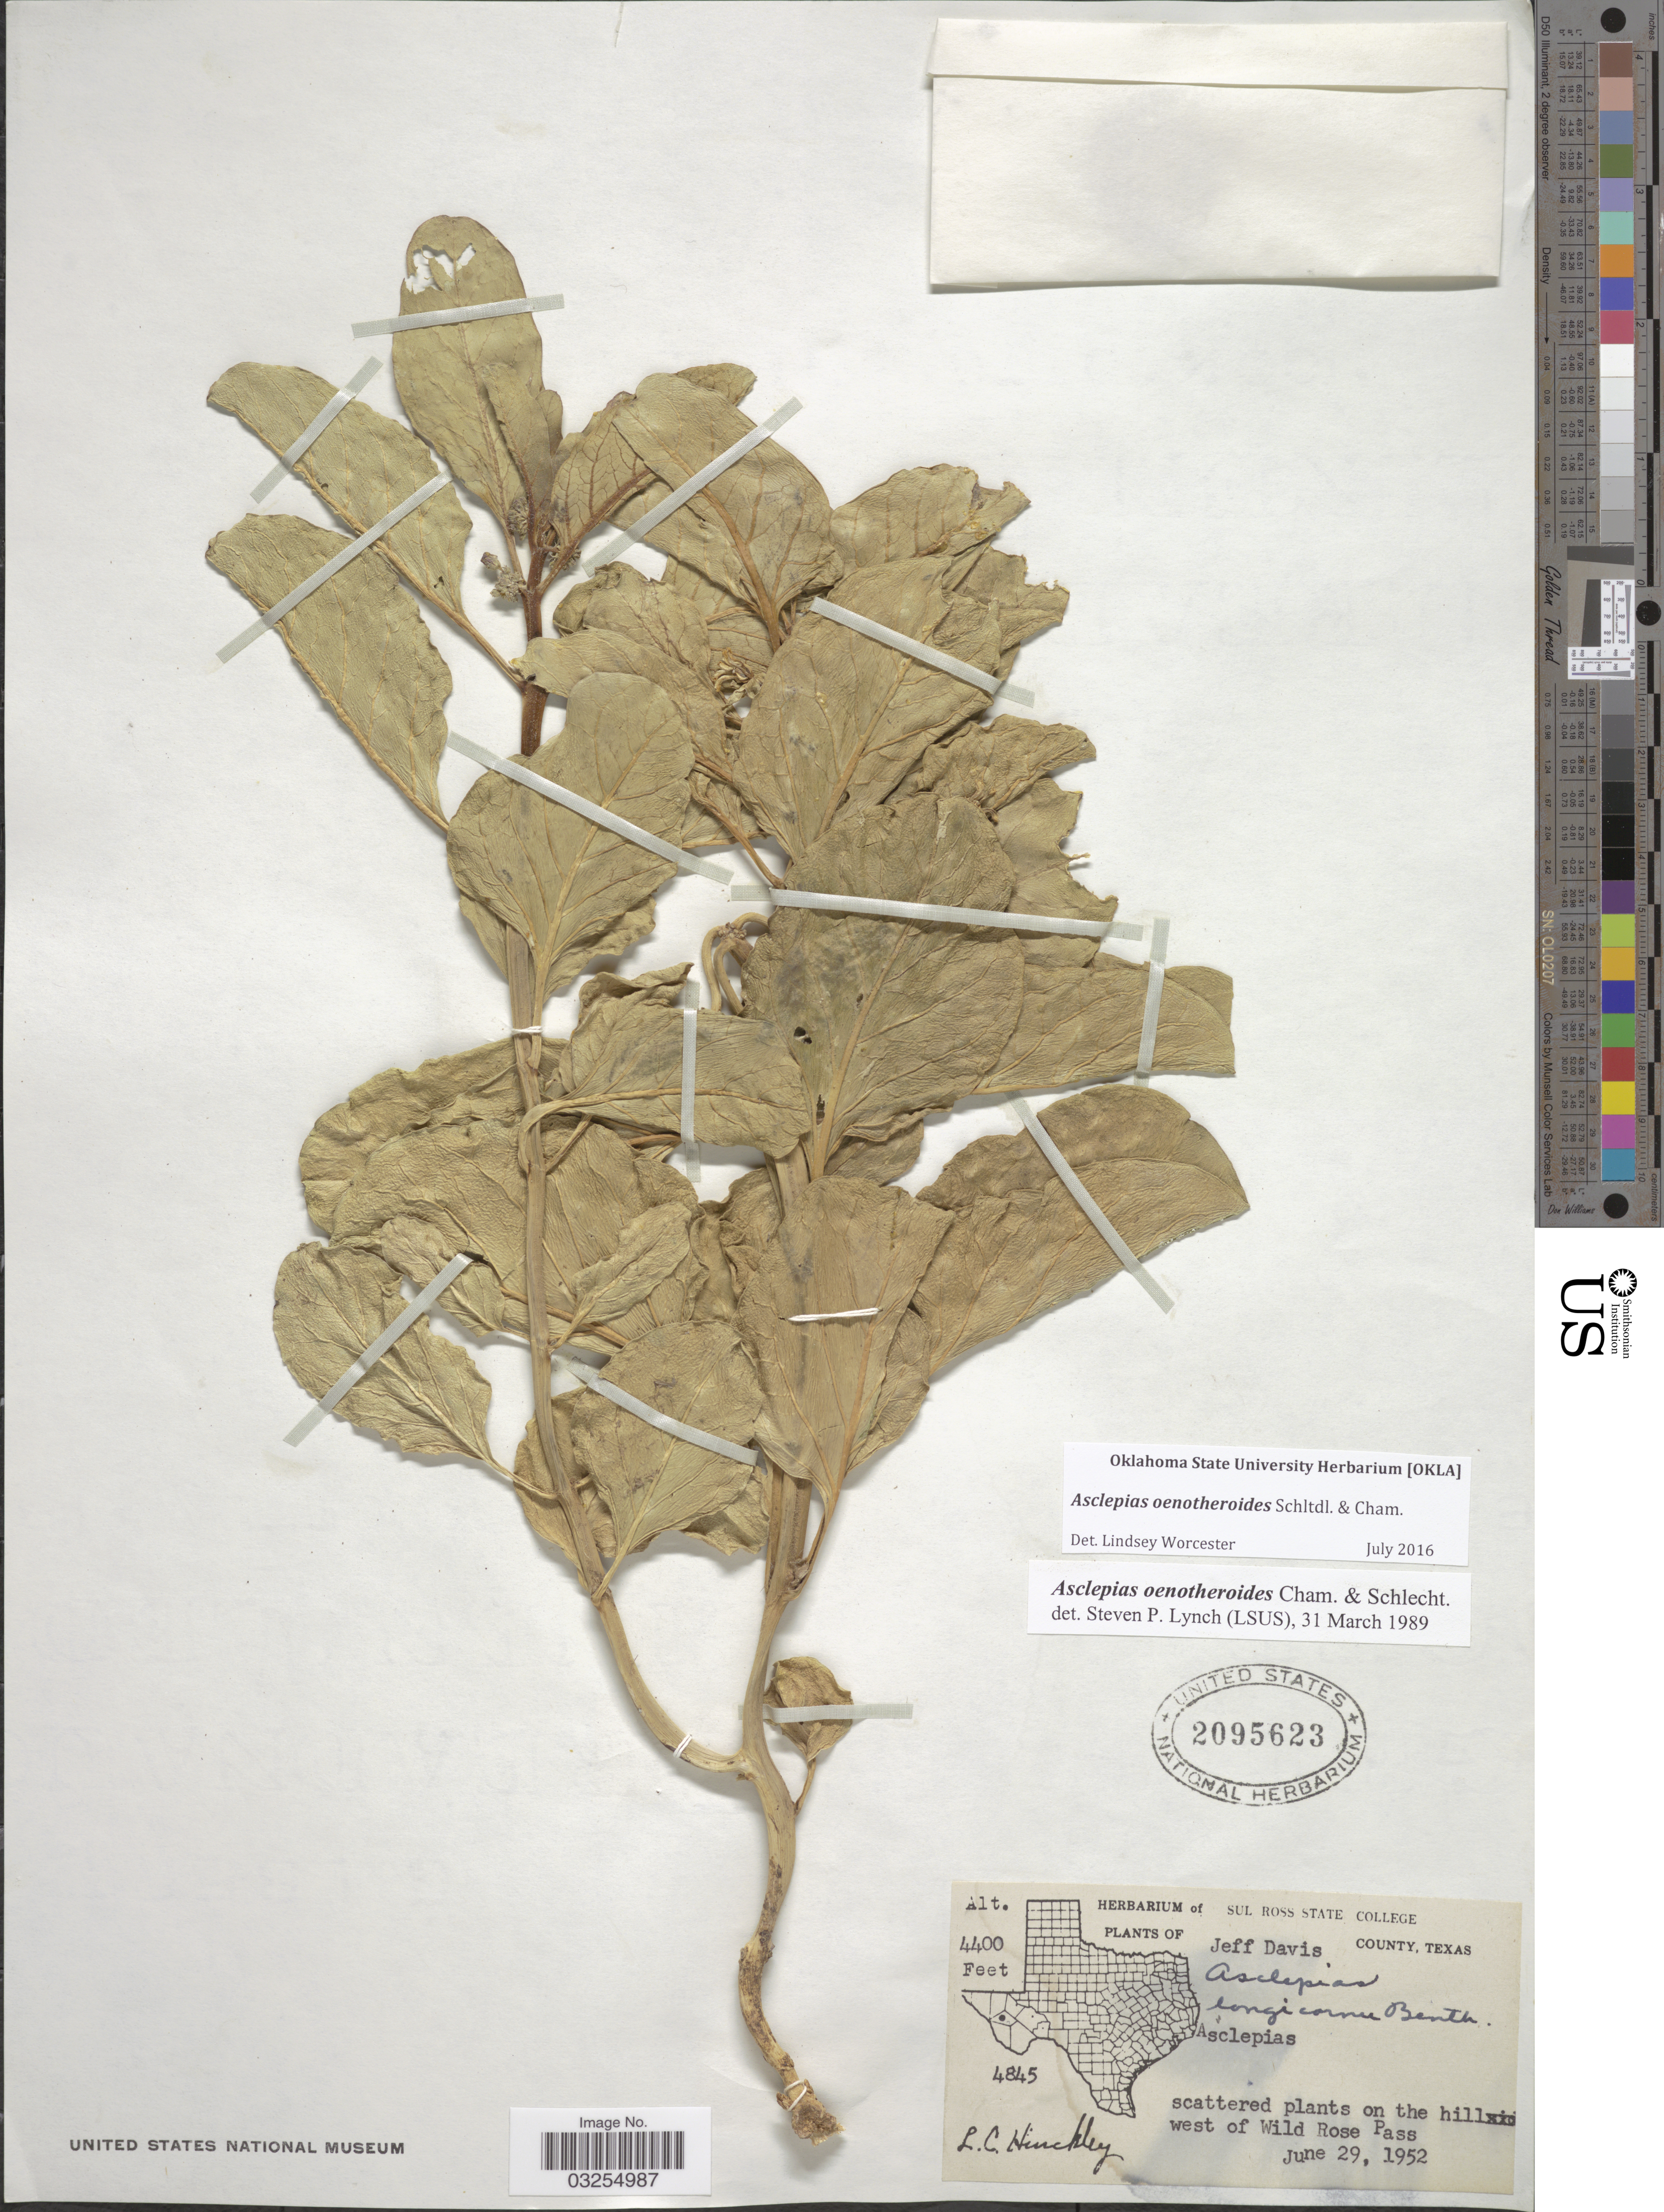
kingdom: Plantae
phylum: Tracheophyta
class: Magnoliopsida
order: Gentianales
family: Apocynaceae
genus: Asclepias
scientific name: Asclepias oenotheroides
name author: Schltdl. & Cham.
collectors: L. Hinckley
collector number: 4845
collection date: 1952-06-29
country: United States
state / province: Texas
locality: Jeff Davis County. Scattered plants on the hill west of Wild Rose Pass.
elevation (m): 1341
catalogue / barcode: US 2095623